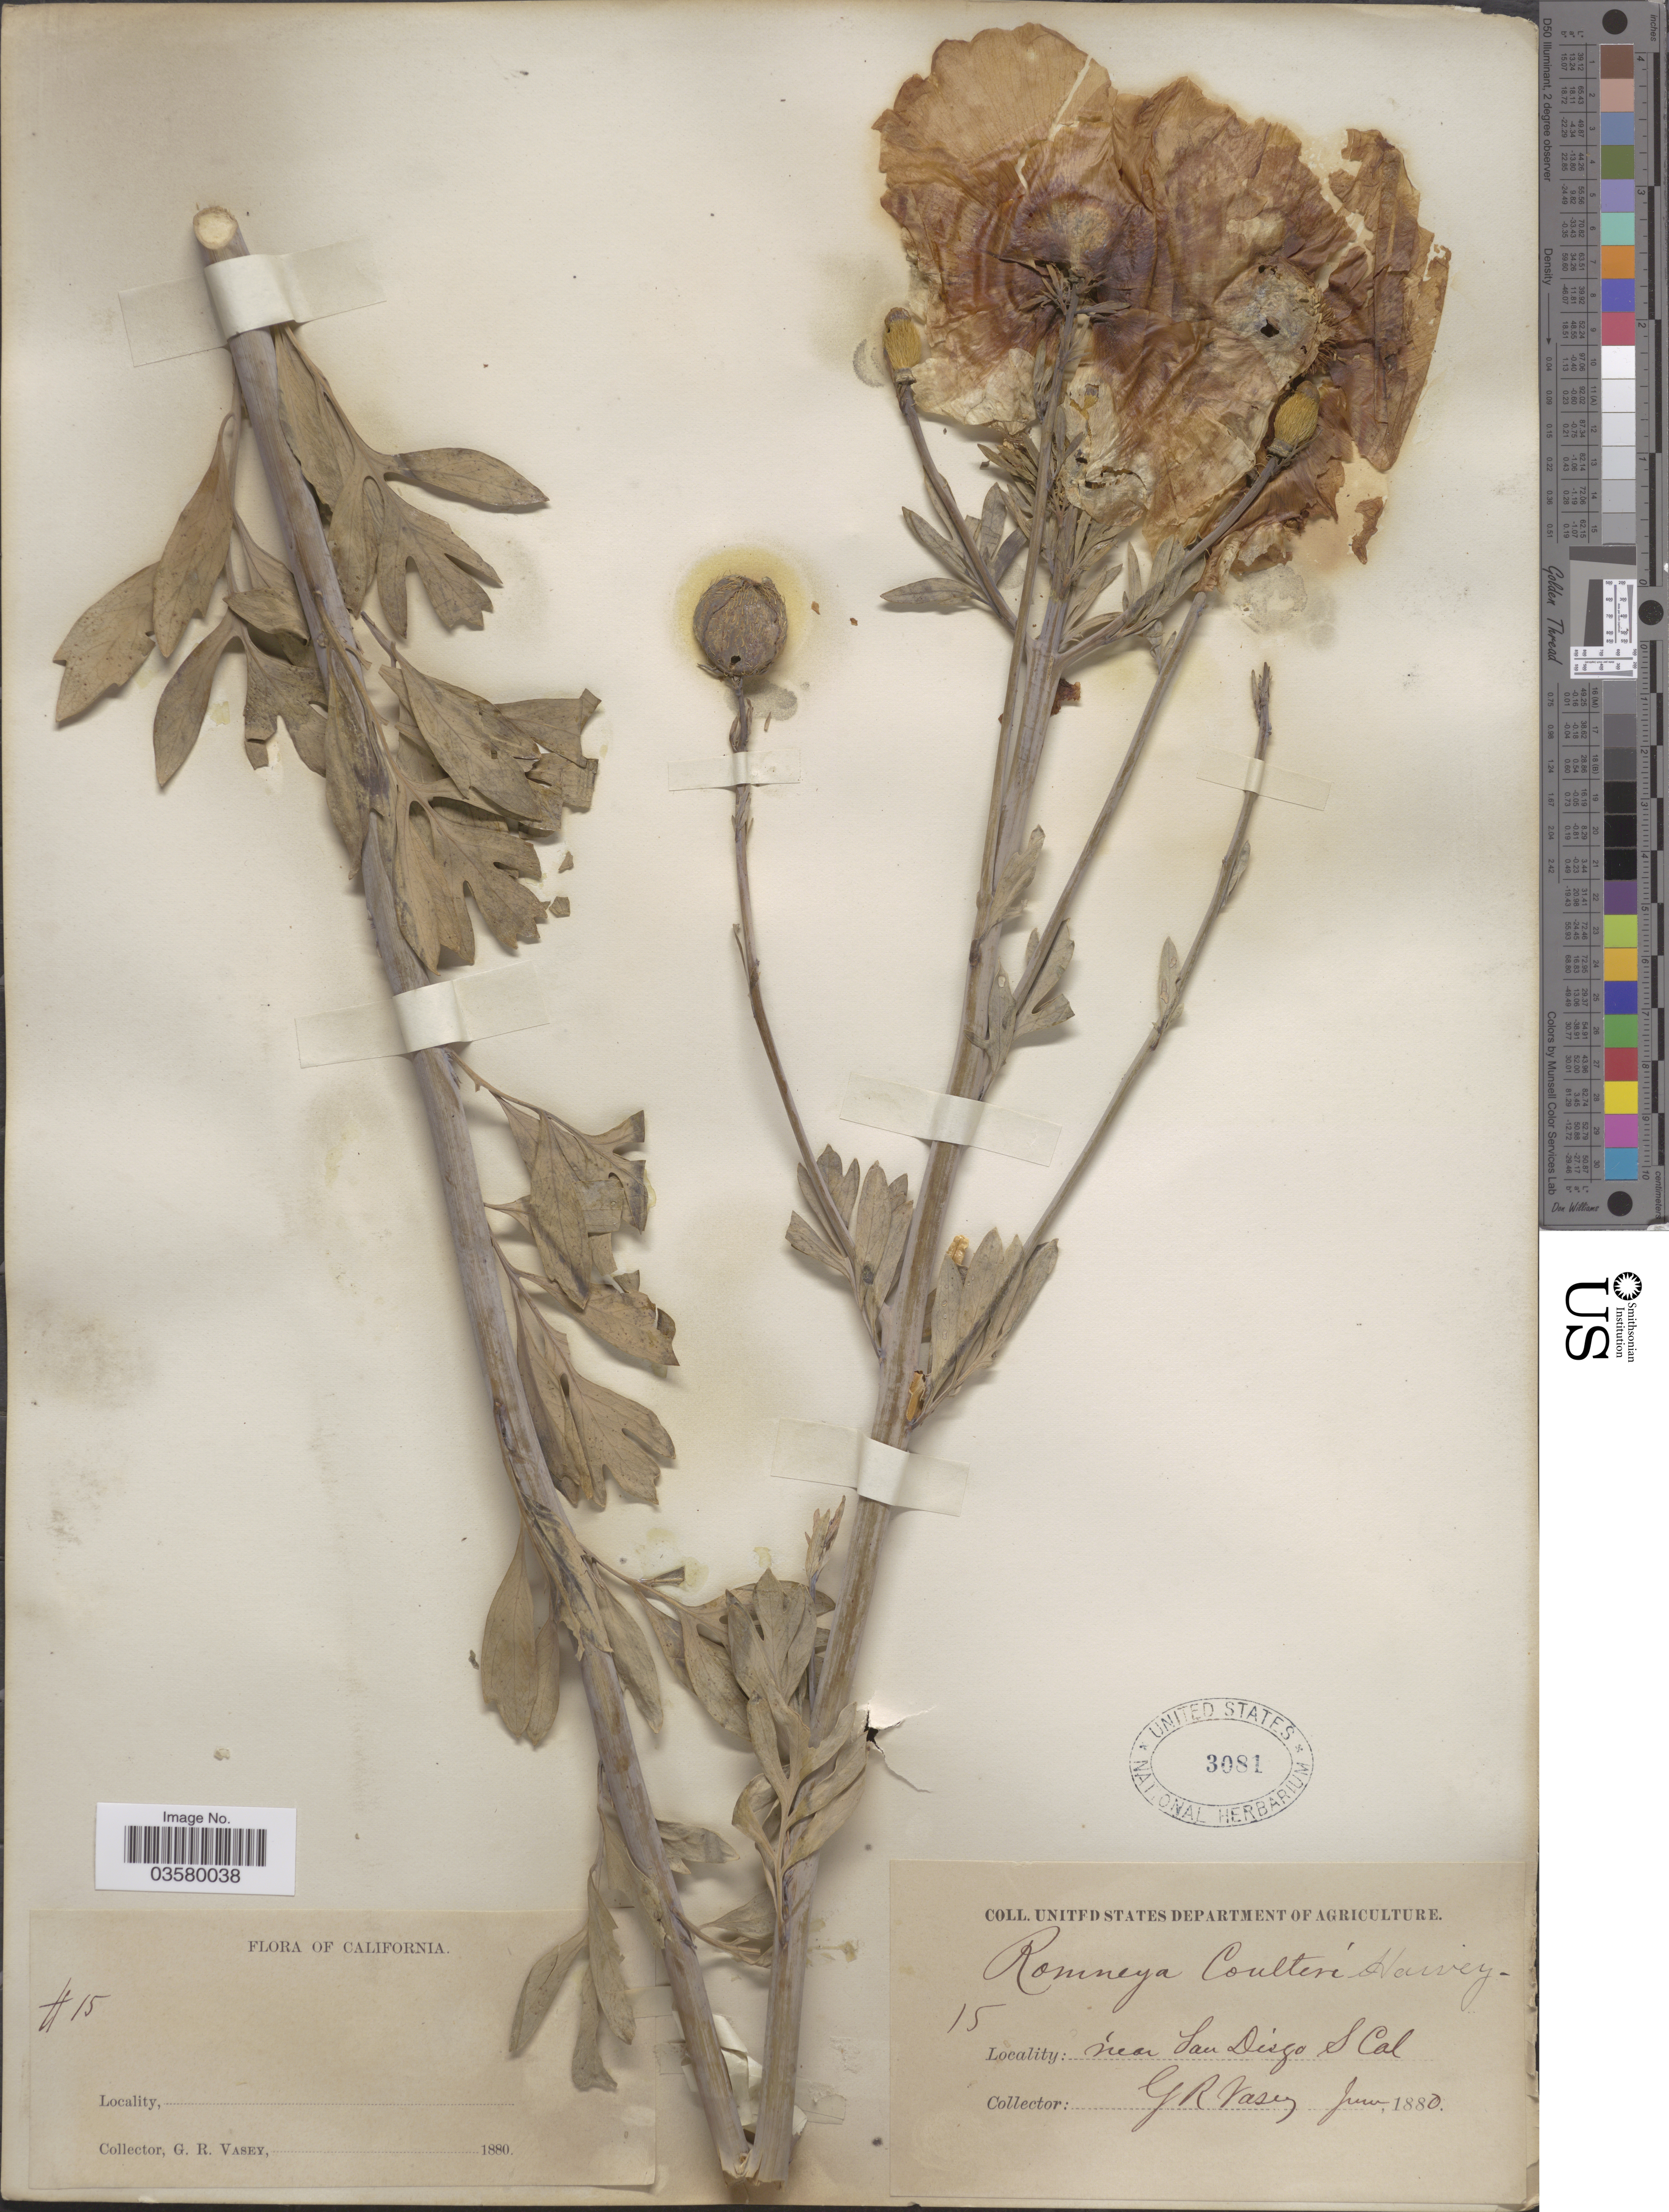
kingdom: Plantae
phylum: Tracheophyta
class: Magnoliopsida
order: Ranunculales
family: Papaveraceae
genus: Romneya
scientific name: Romneya coulteri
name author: Harv.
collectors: G. R. Vasey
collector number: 15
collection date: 1880-06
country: United States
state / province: California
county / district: San Diego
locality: Near San Diego, S Cal.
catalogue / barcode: US 3081